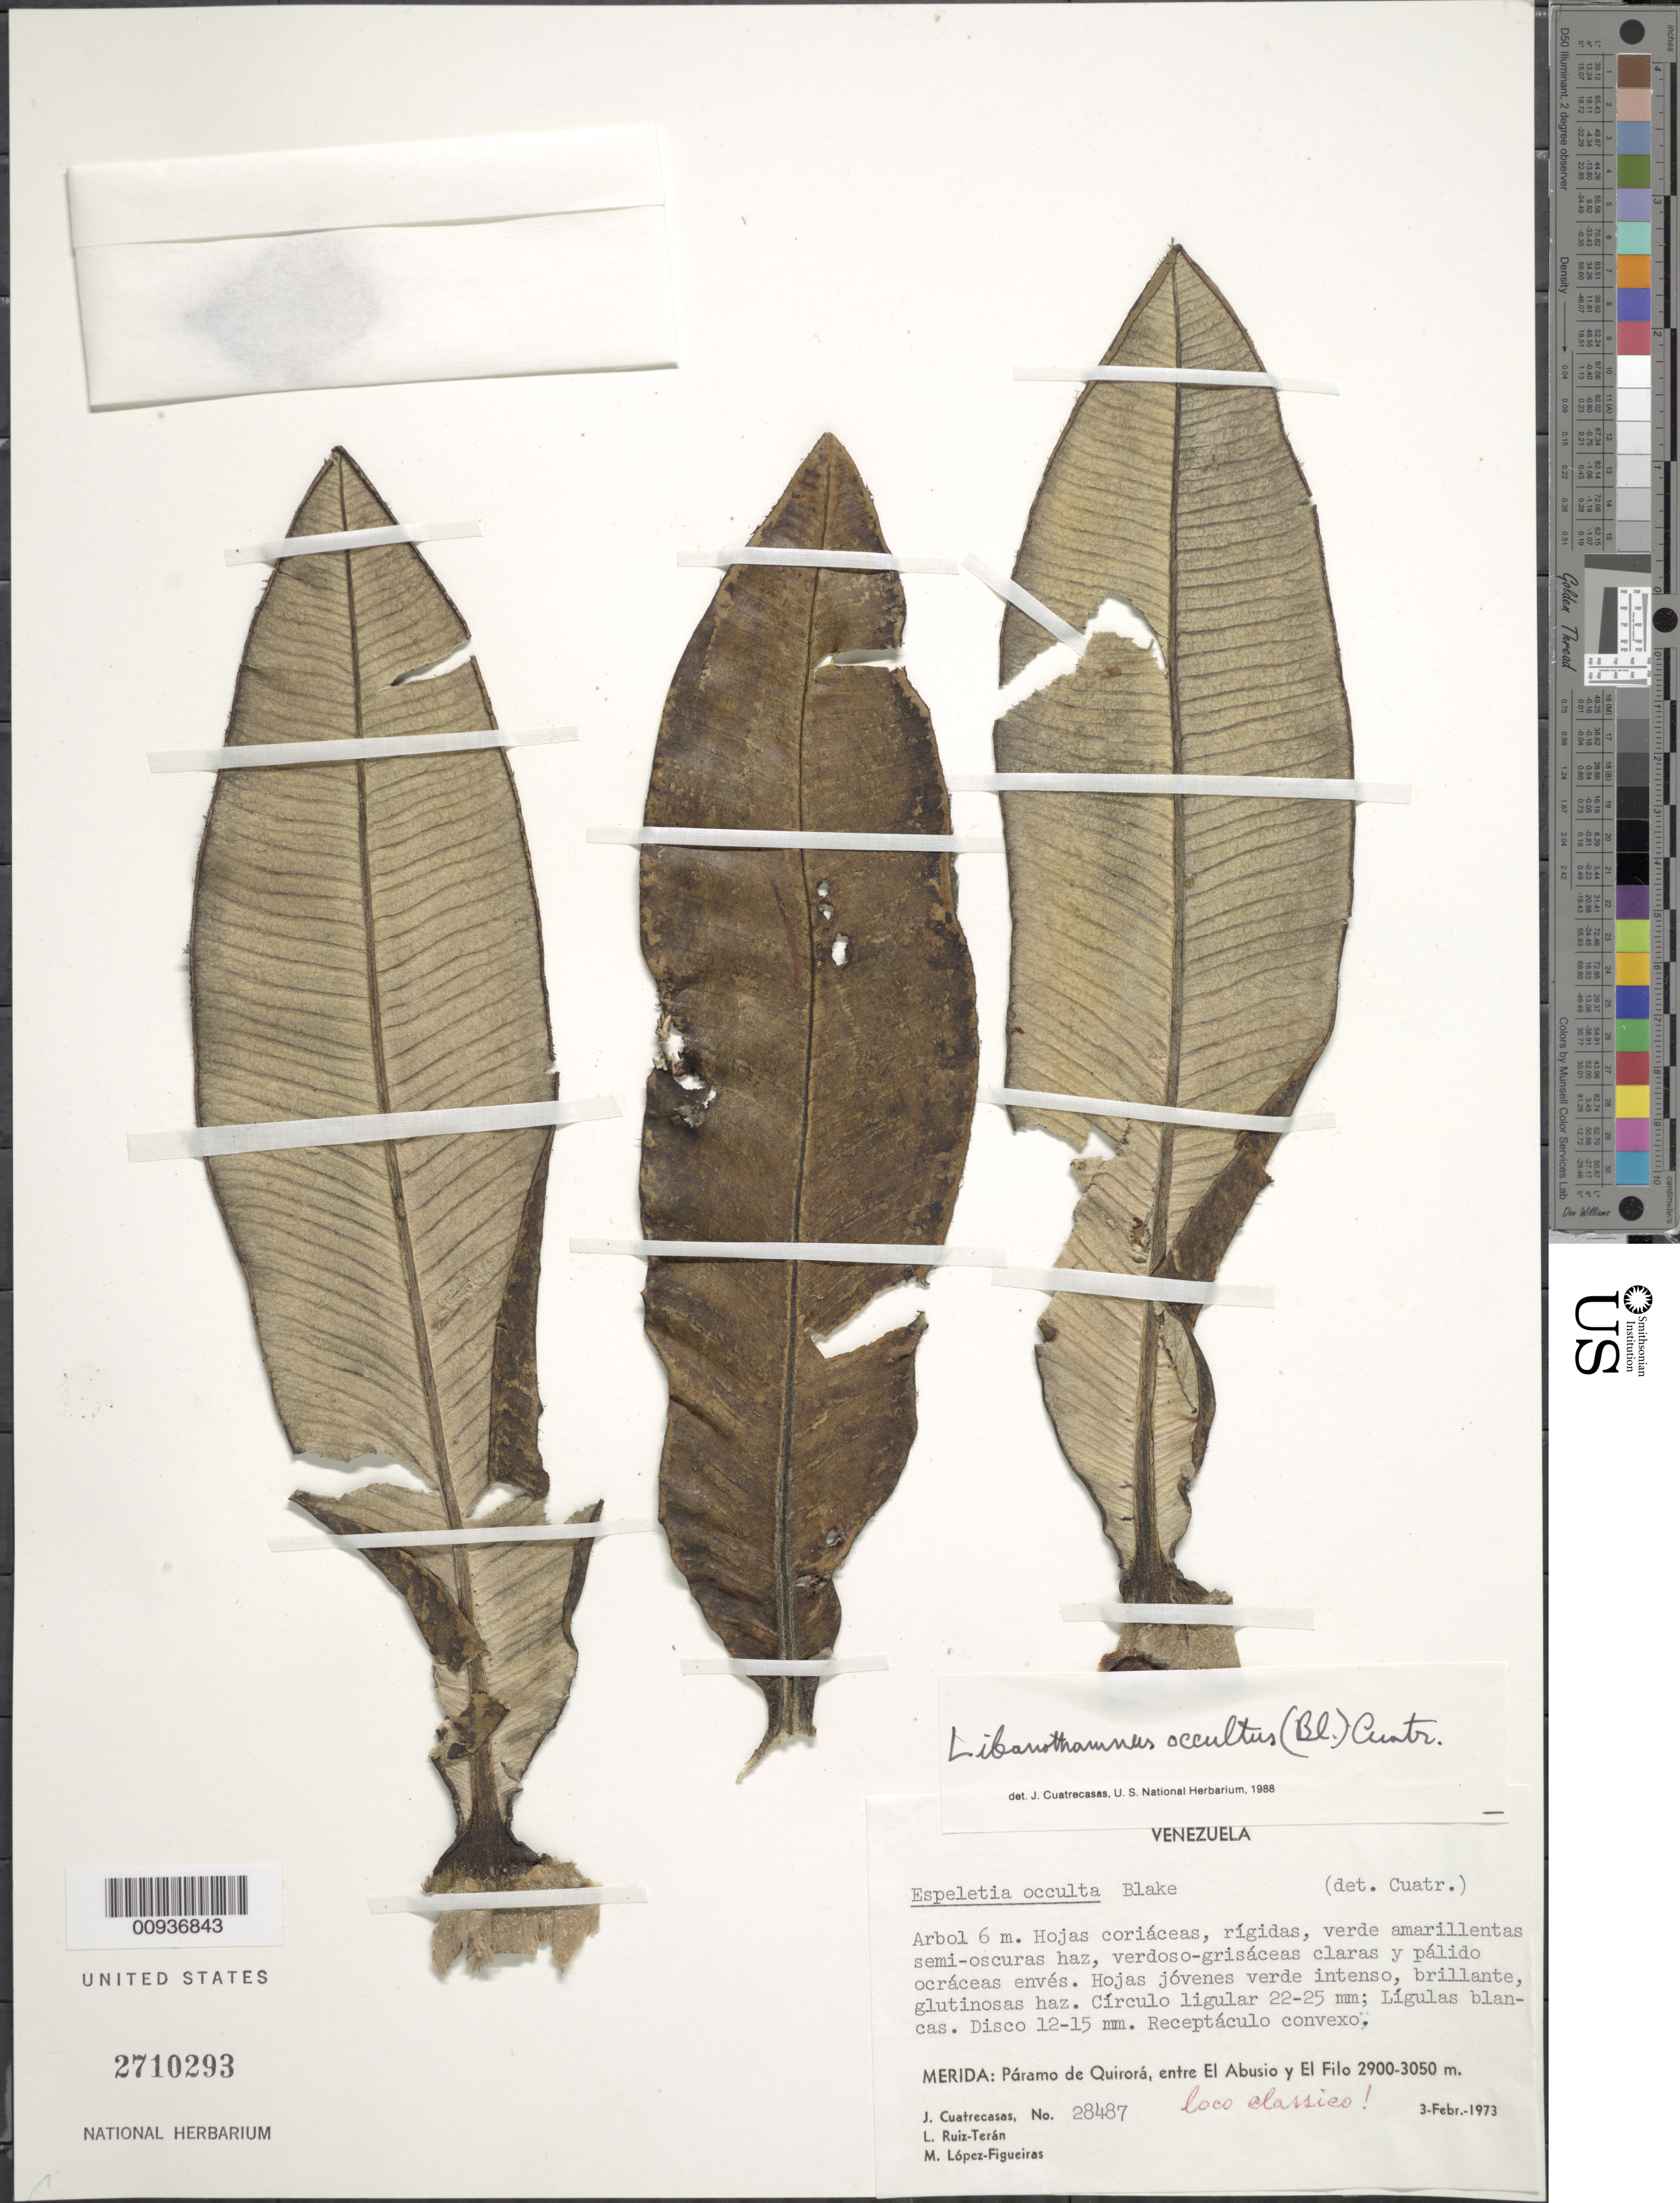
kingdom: Plantae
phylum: Tracheophyta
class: Magnoliopsida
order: Asterales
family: Asteraceae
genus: Libanothamnus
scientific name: Libanothamnus occultus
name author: (S.F. Blake) Cuatrec.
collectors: J. Cuatrecasas, L. E. Ruíz-Terán & M. López Figueiras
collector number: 28487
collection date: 1973-02-03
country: Venezuela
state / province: Mérida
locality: Paramo de Quirora, entre El Abusio y El Filo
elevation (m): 2900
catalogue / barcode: US 27102931